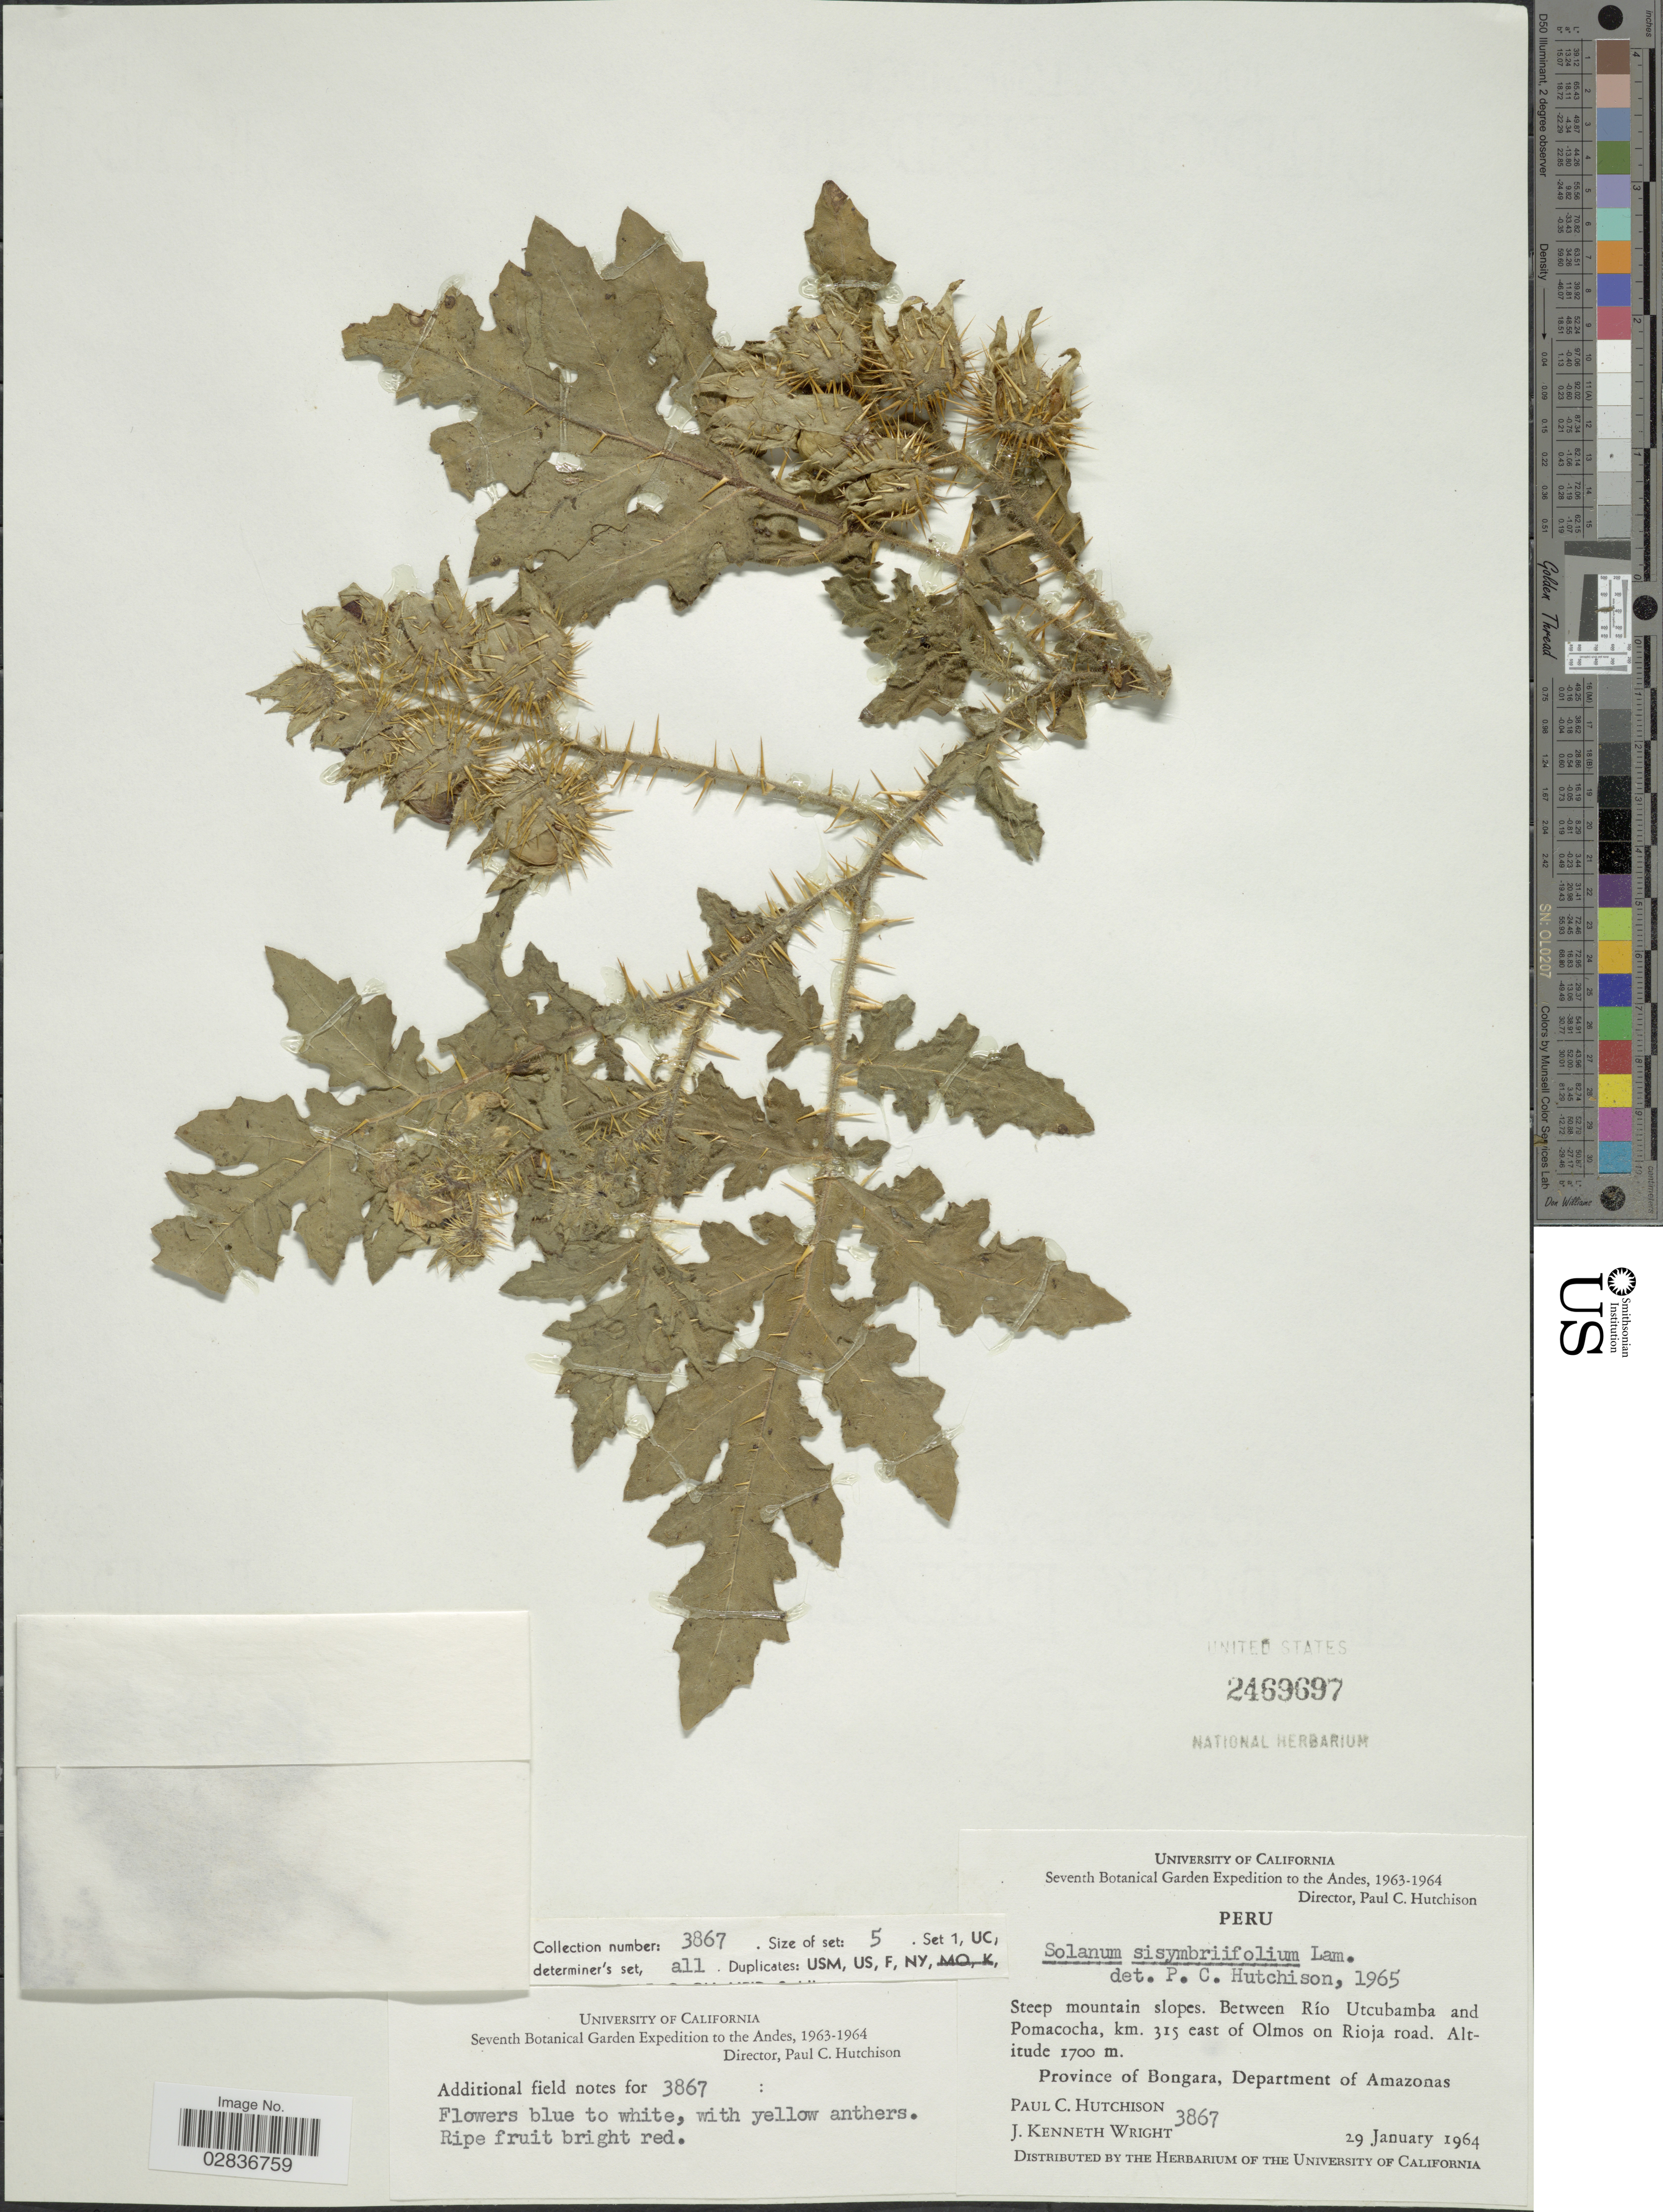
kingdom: Plantae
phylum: Tracheophyta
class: Magnoliopsida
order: Solanales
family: Solanaceae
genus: Solanum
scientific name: Solanum sisymbriifolium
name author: Lam.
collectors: P. C. Hutchison & J. K. Wright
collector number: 3867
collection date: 1964-01-29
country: Peru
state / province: Amazonas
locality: Andes. Steep mountain slopes. Between Río Utcubamba and Pomacocha, km. 315 east of Olmos on Rioja road. Province of Bongara, Department of Amazonas.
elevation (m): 1700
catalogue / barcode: US 2469697